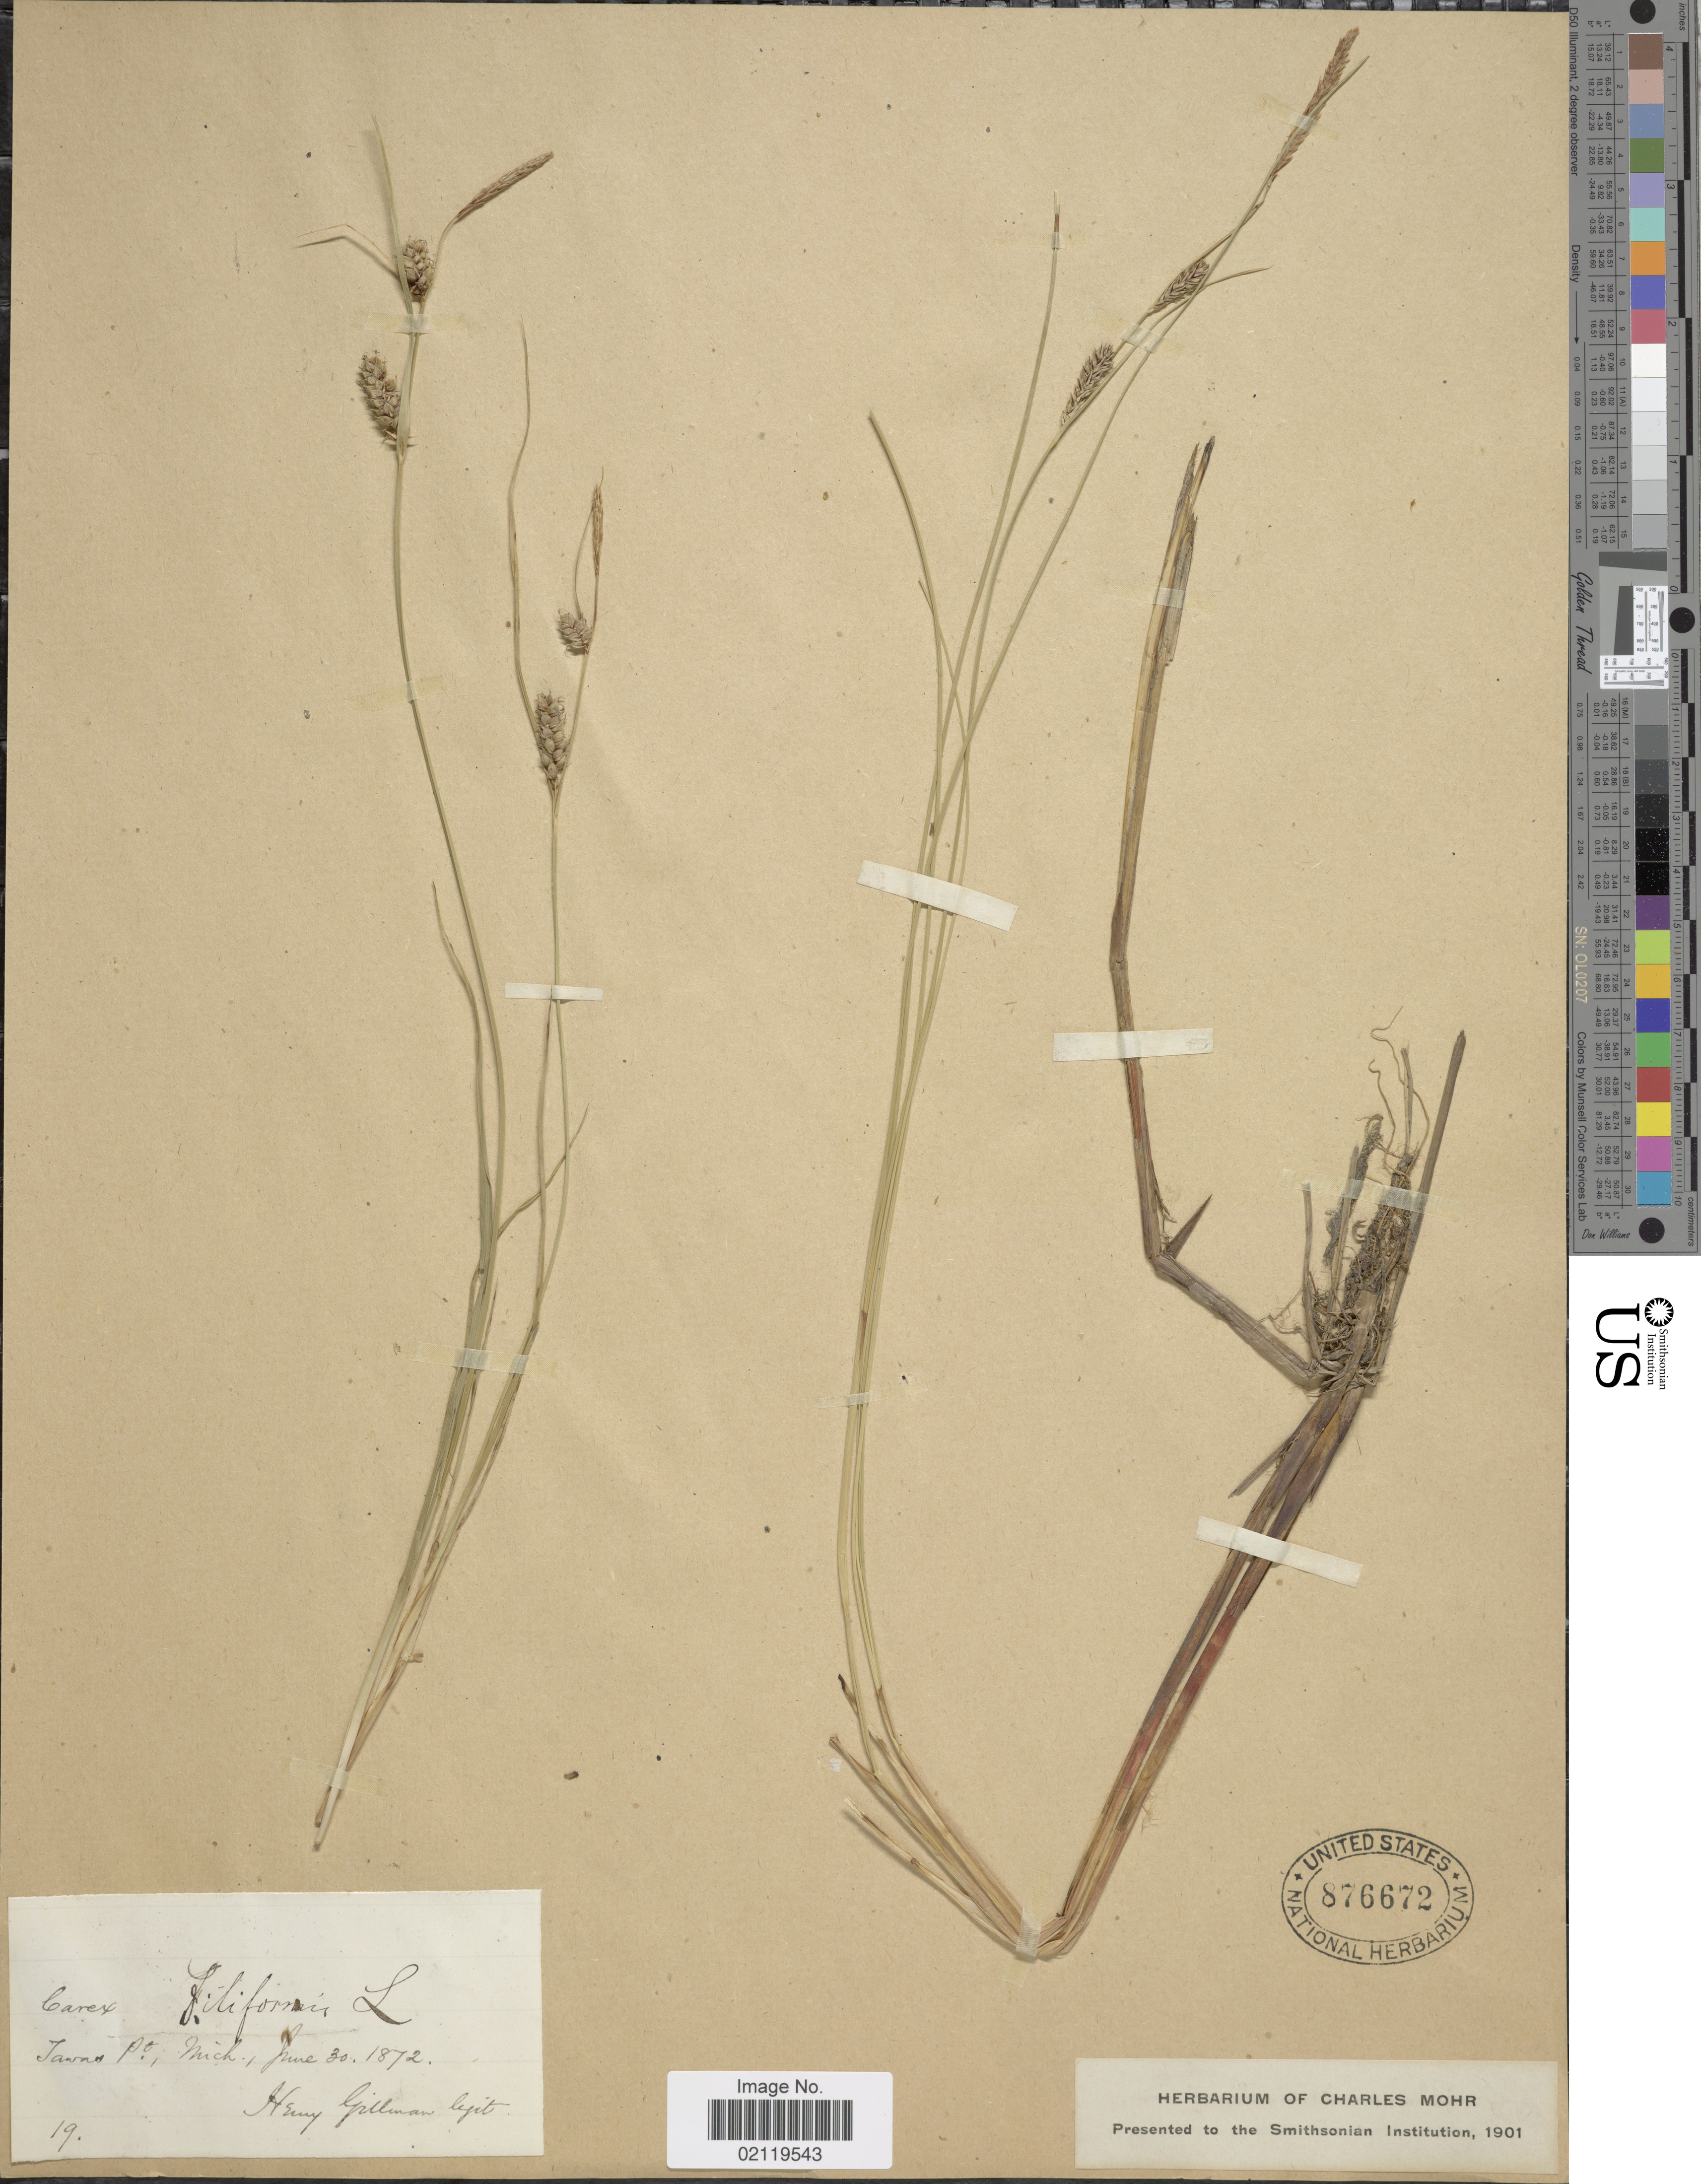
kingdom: Plantae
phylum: Tracheophyta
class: Liliopsida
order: Poales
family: Cyperaceae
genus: Carex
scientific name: Carex pellita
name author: Muhl. ex Willd.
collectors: H. Gillman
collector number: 19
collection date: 1872-06-30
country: United States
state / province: Michigan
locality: Tawas Pt., Mich.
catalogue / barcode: US 876672